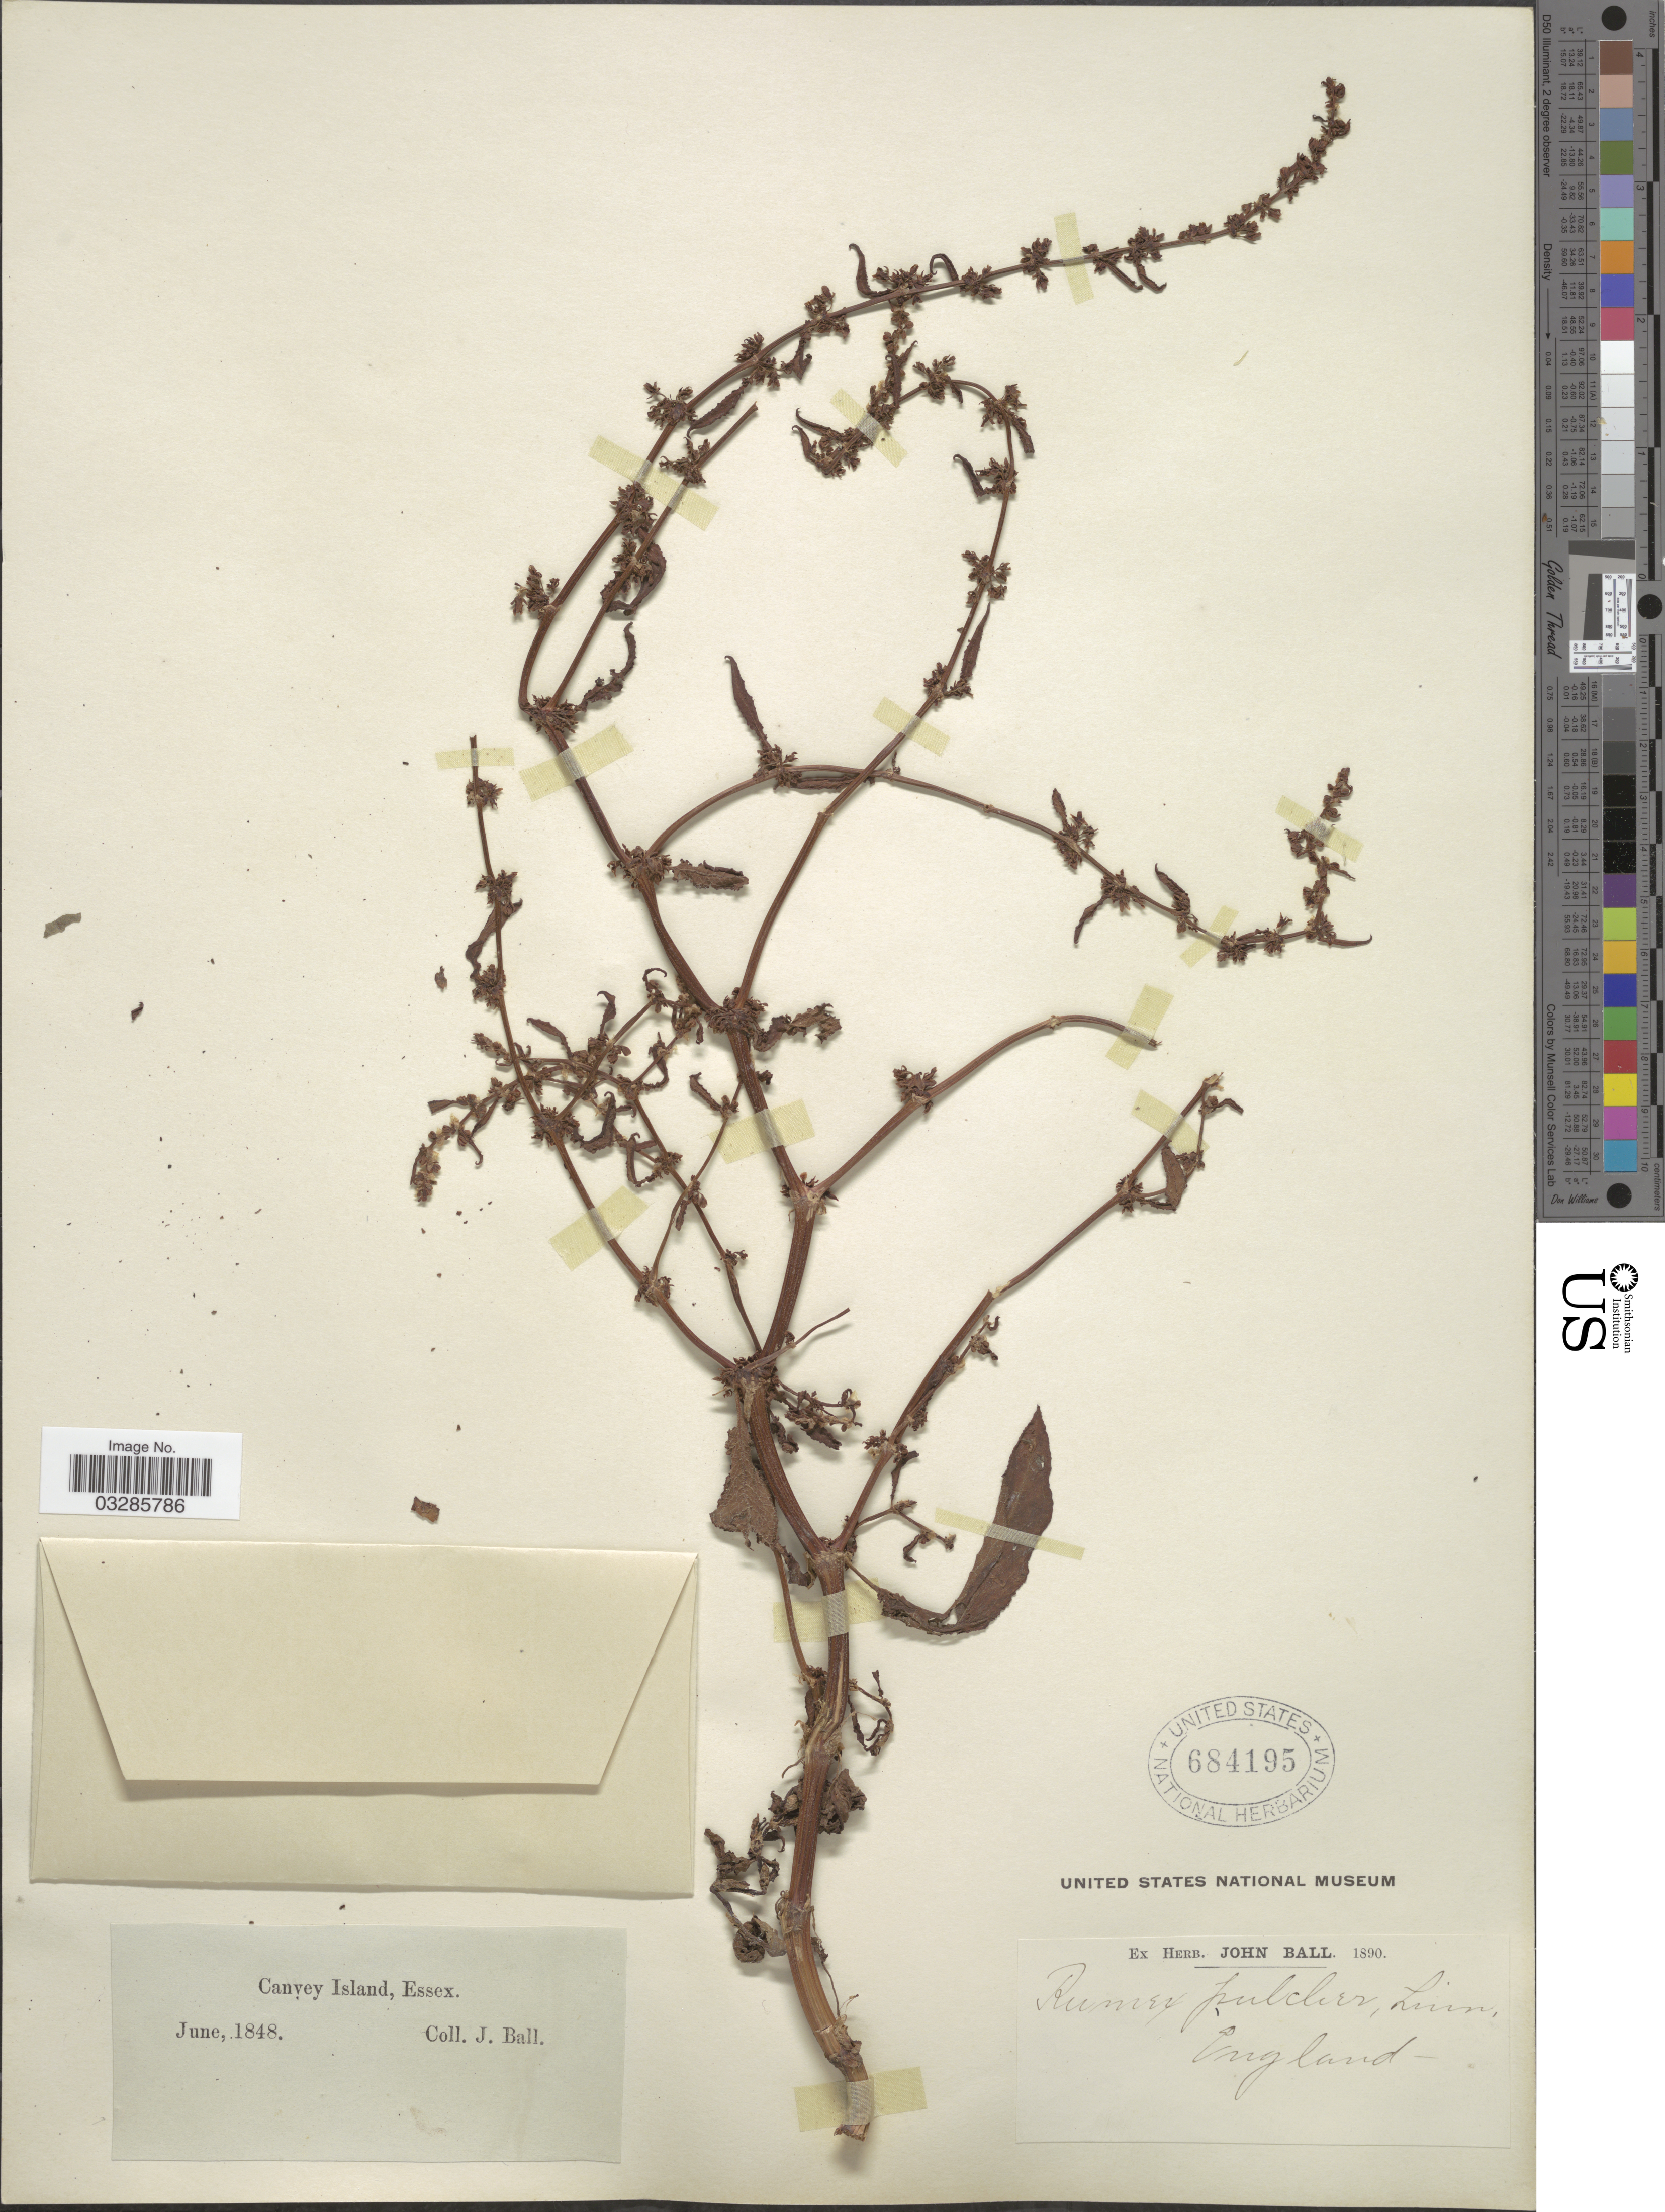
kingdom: Plantae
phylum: Tracheophyta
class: Magnoliopsida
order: Caryophyllales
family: Polygonaceae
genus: Rumex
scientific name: Rumex pulcher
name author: L.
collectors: J. Ball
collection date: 1848-06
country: United Kingdom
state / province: England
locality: Canvey Island, Essex.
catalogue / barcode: US 684195